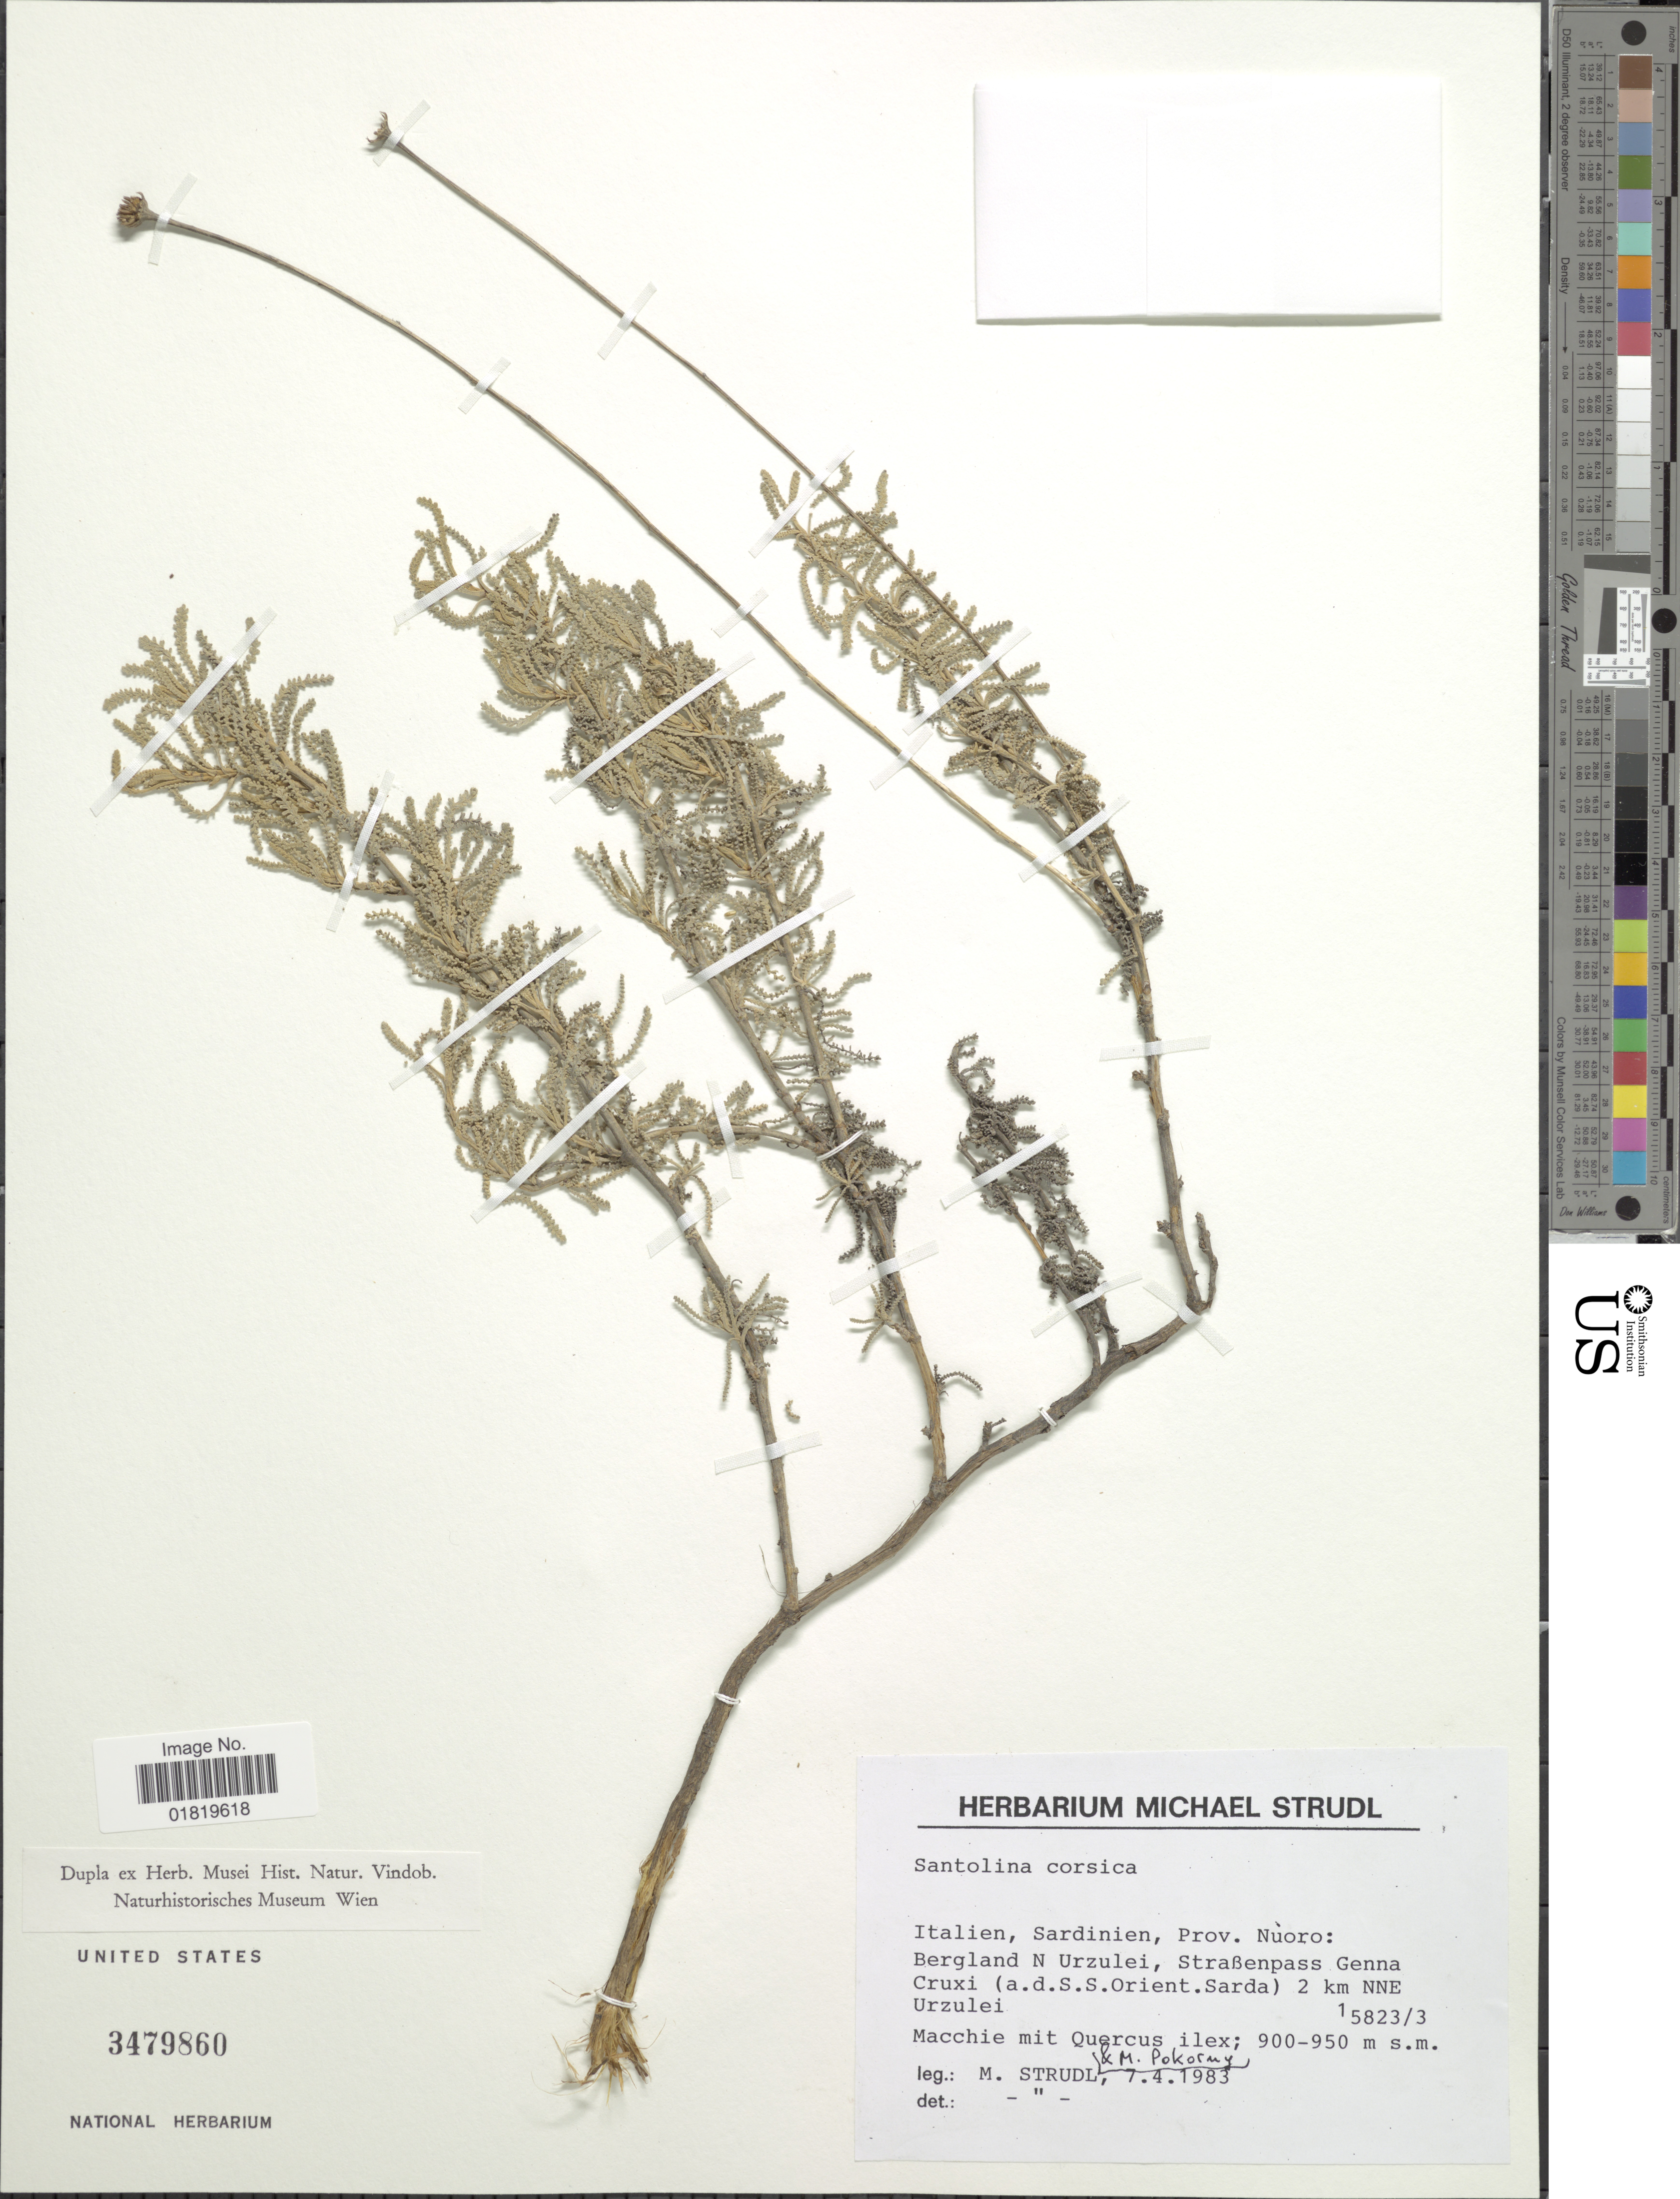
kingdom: Plantae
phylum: Tracheophyta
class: Magnoliopsida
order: Asterales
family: Asteraceae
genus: Santolina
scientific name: Santolina corsica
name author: Jord. & Fourr.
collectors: M. Strudl & M. Pokormy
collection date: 1983-04-07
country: Italy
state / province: Sardegna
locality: Italien, Sardinien, Prov. Nuoro: Bergland N Urzuleu, Strabenpass Genna Cruxi (a.d.S.S.Orient.Sarda) 2 km NNE Urzulei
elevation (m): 900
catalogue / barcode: US 3479860